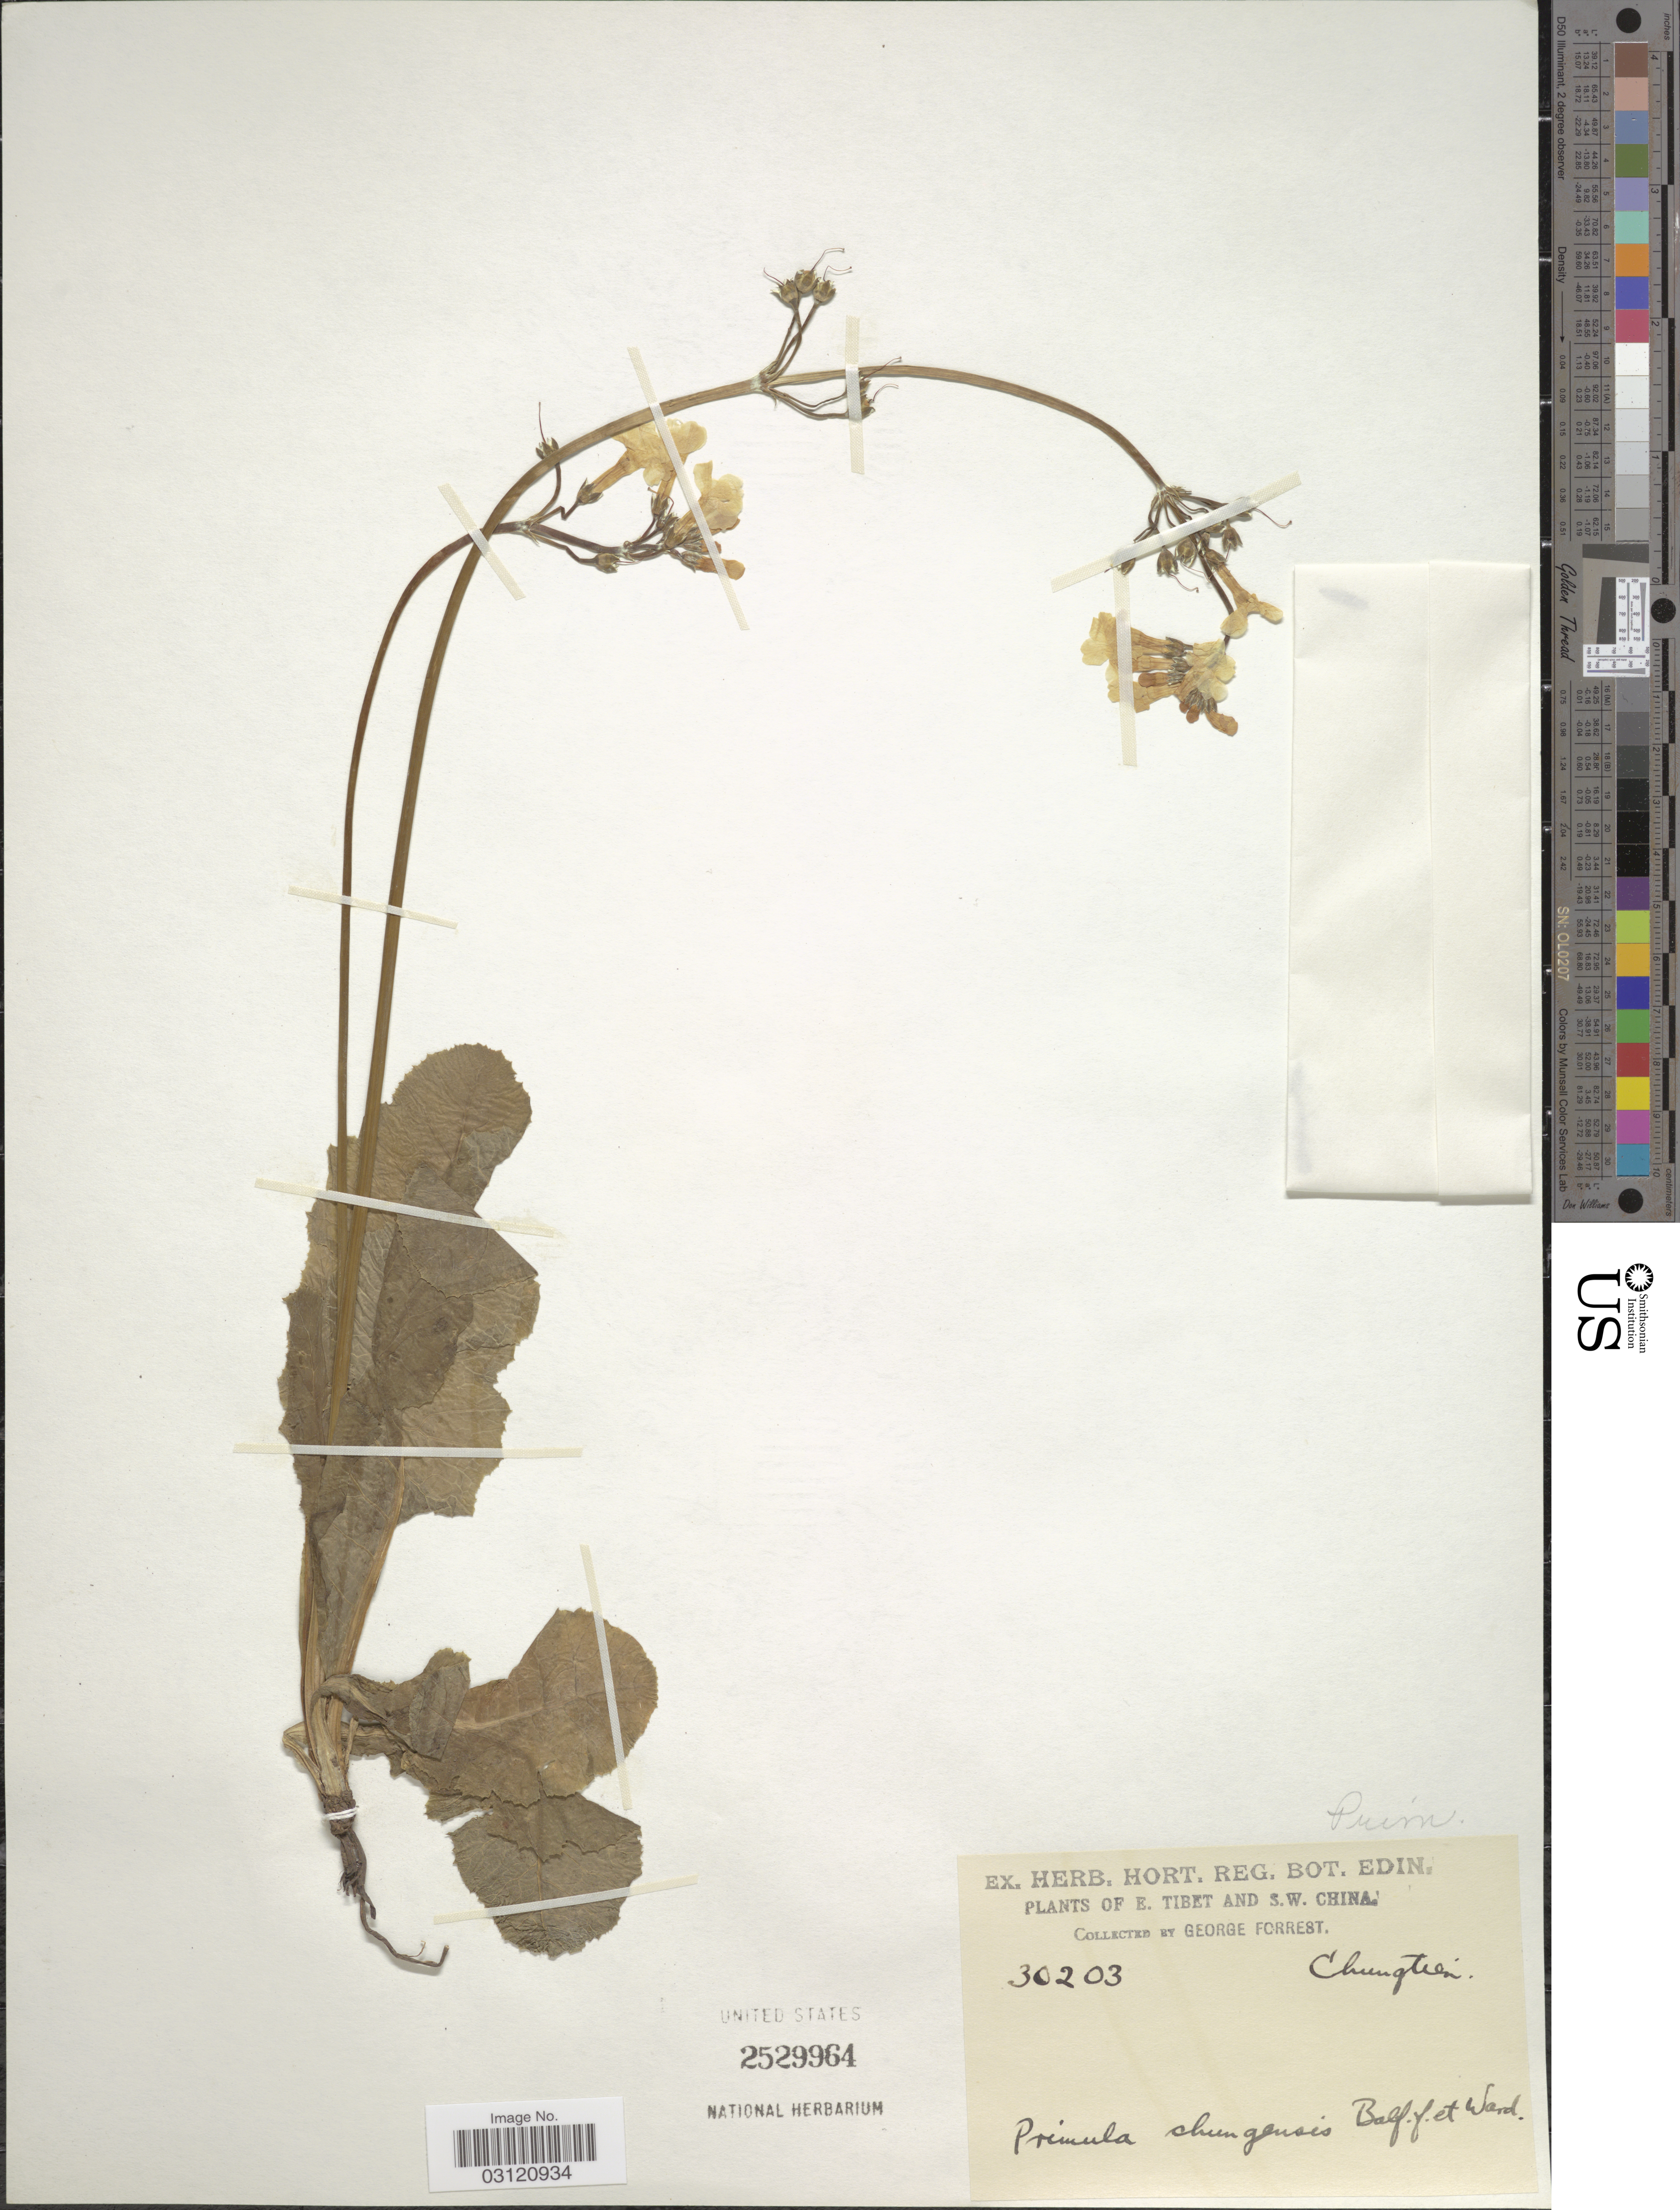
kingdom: Plantae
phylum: Tracheophyta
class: Magnoliopsida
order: Ericales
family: Primulaceae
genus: Primula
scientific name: Primula chungensis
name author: Balf. f. & Kingdon-Ward in Balf. f.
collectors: G. Forrest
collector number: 30203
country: China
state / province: Xizang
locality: E. Tibet and S.W. China. Chungtién.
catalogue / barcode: US 2529964